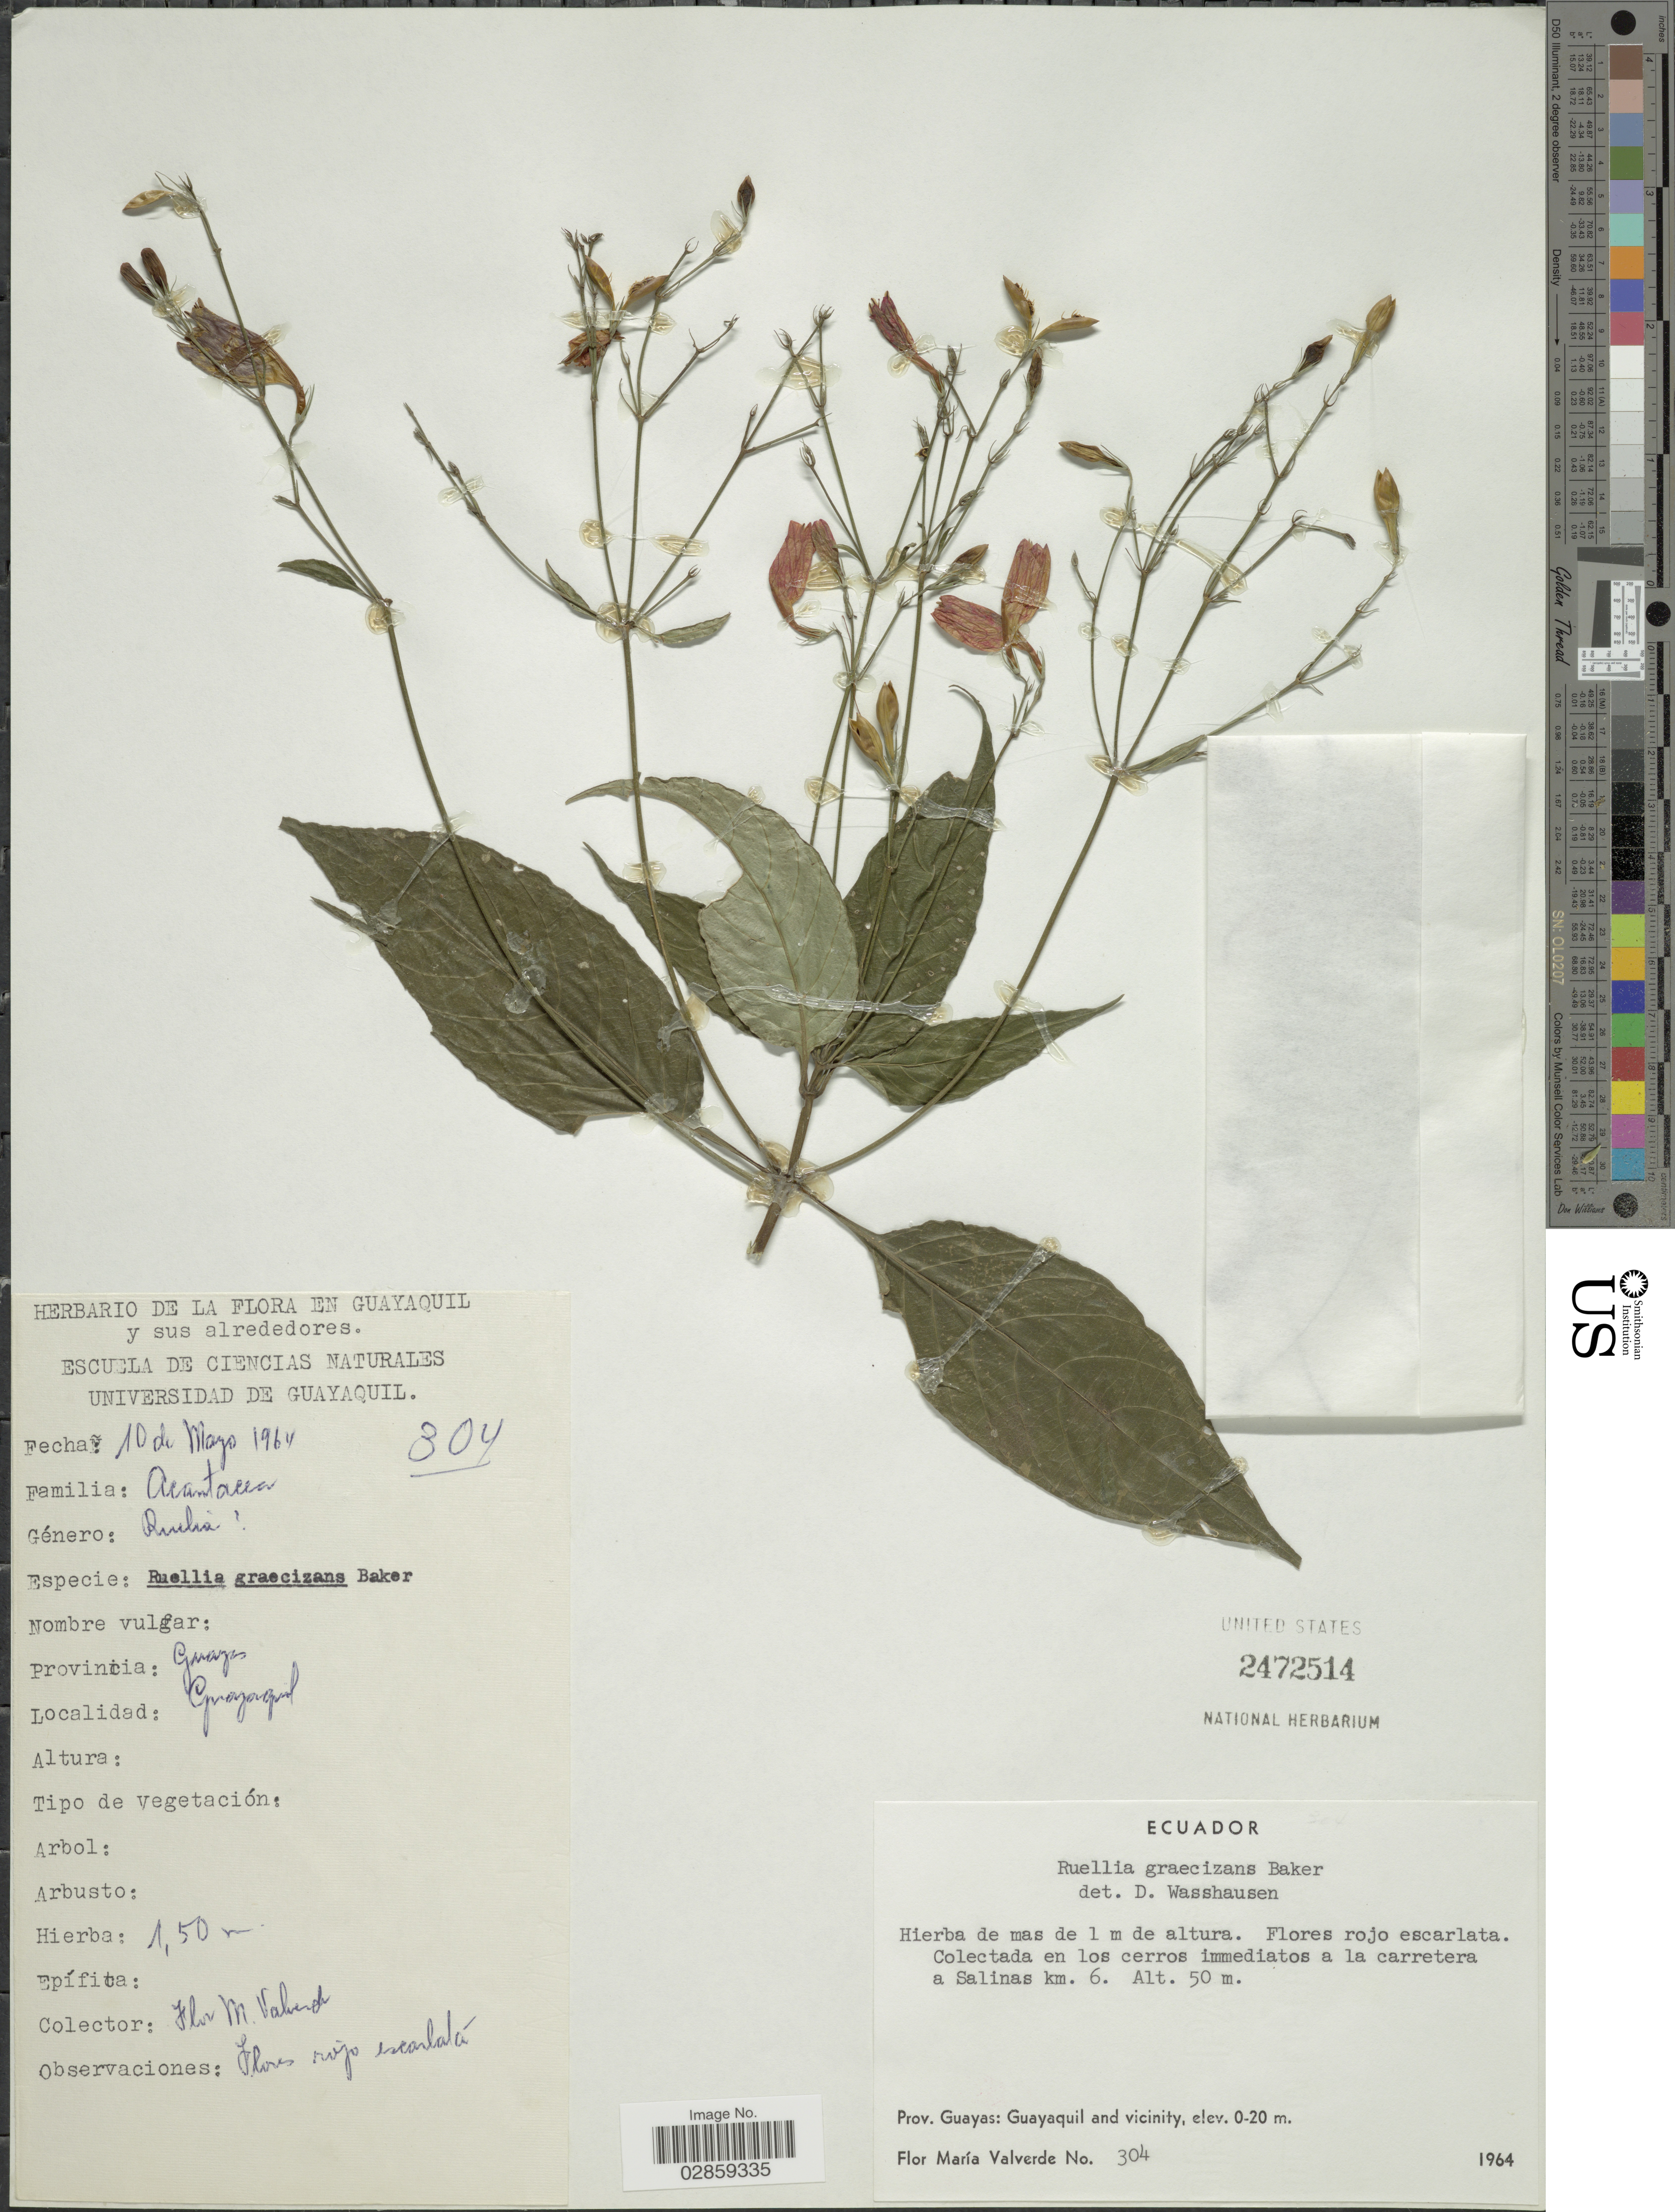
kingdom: Plantae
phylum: Tracheophyta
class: Magnoliopsida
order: Lamiales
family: Acanthaceae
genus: Ruellia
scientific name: Ruellia brevifolia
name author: (Pohl) C. Ezcurra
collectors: F. M. Valverde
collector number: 304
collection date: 1964-05-10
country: Ecuador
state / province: Guayas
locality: En los cerros immediatos a la carretera a Salinas km. 6, Guayaquil and vicinity.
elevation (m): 50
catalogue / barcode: US 2472514